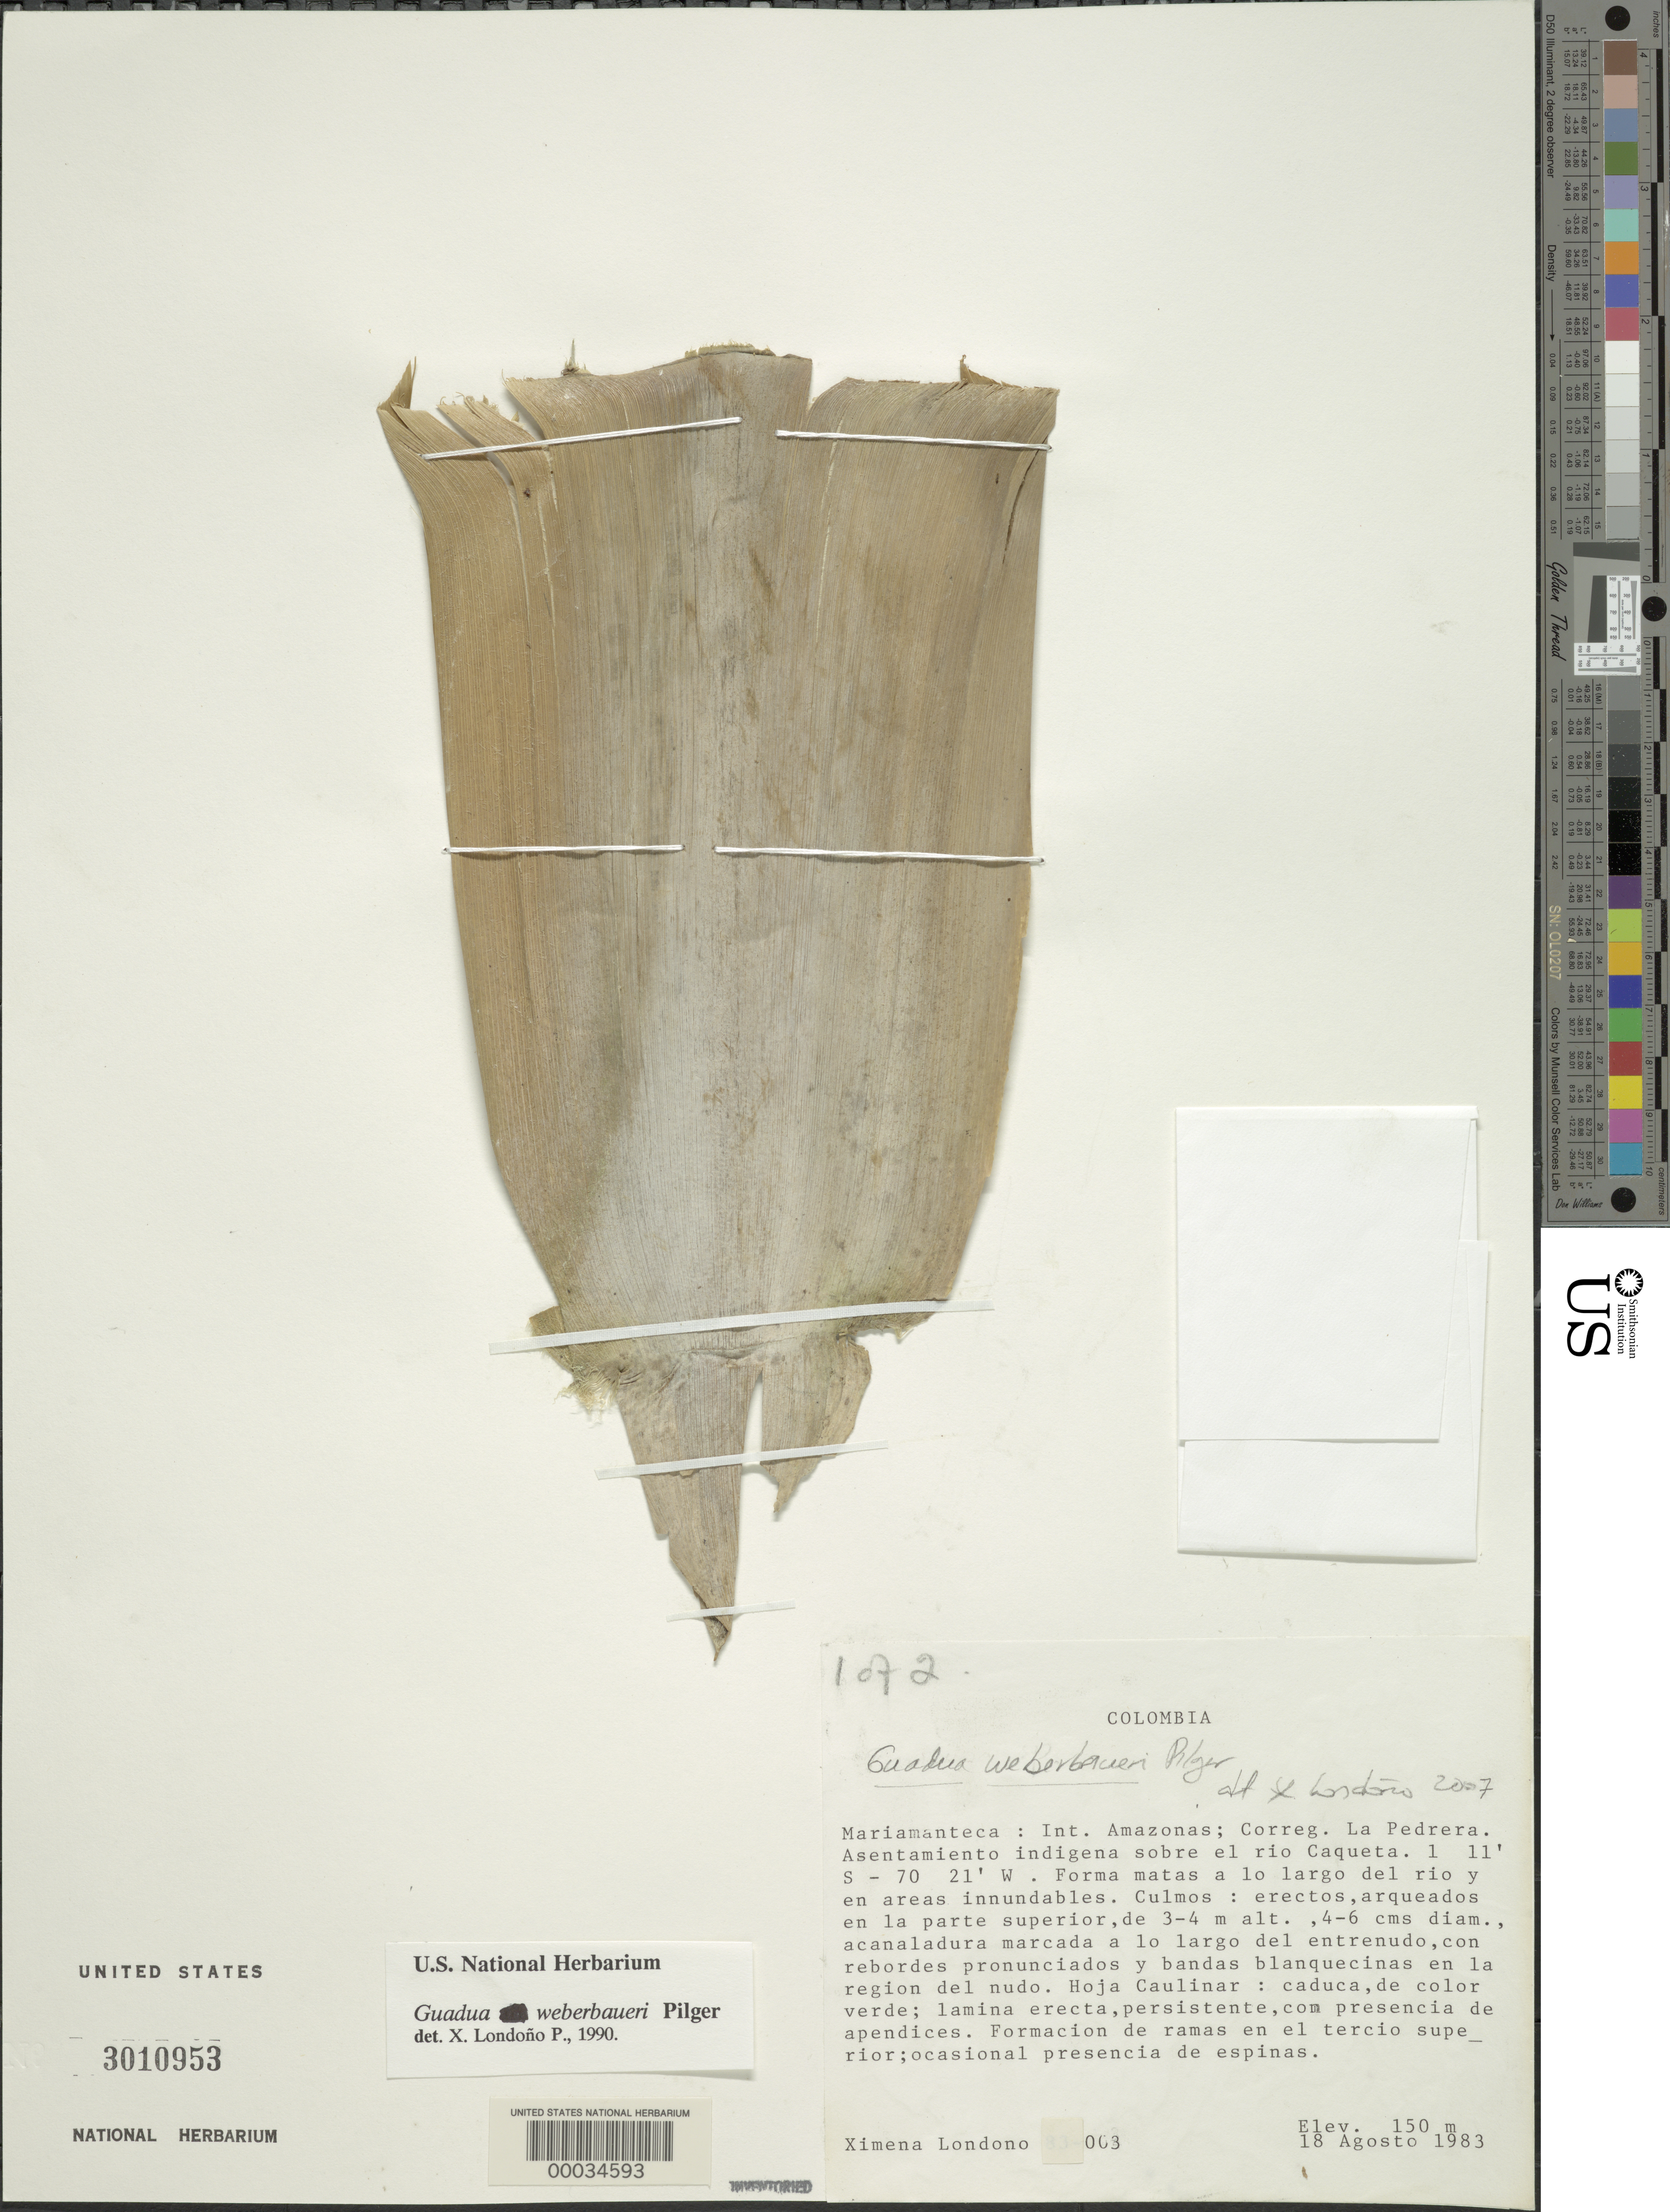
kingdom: Plantae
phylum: Tracheophyta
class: Liliopsida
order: Poales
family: Poaceae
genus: Guadua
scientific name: Guadua weberbaueri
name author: Pilg.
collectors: X. Londoño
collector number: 83-003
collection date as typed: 18 Aug 1982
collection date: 1982-08-18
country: Colombia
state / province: Amazônas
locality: Mariamanteca, Correg. la Pedrera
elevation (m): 150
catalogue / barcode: US 3010953